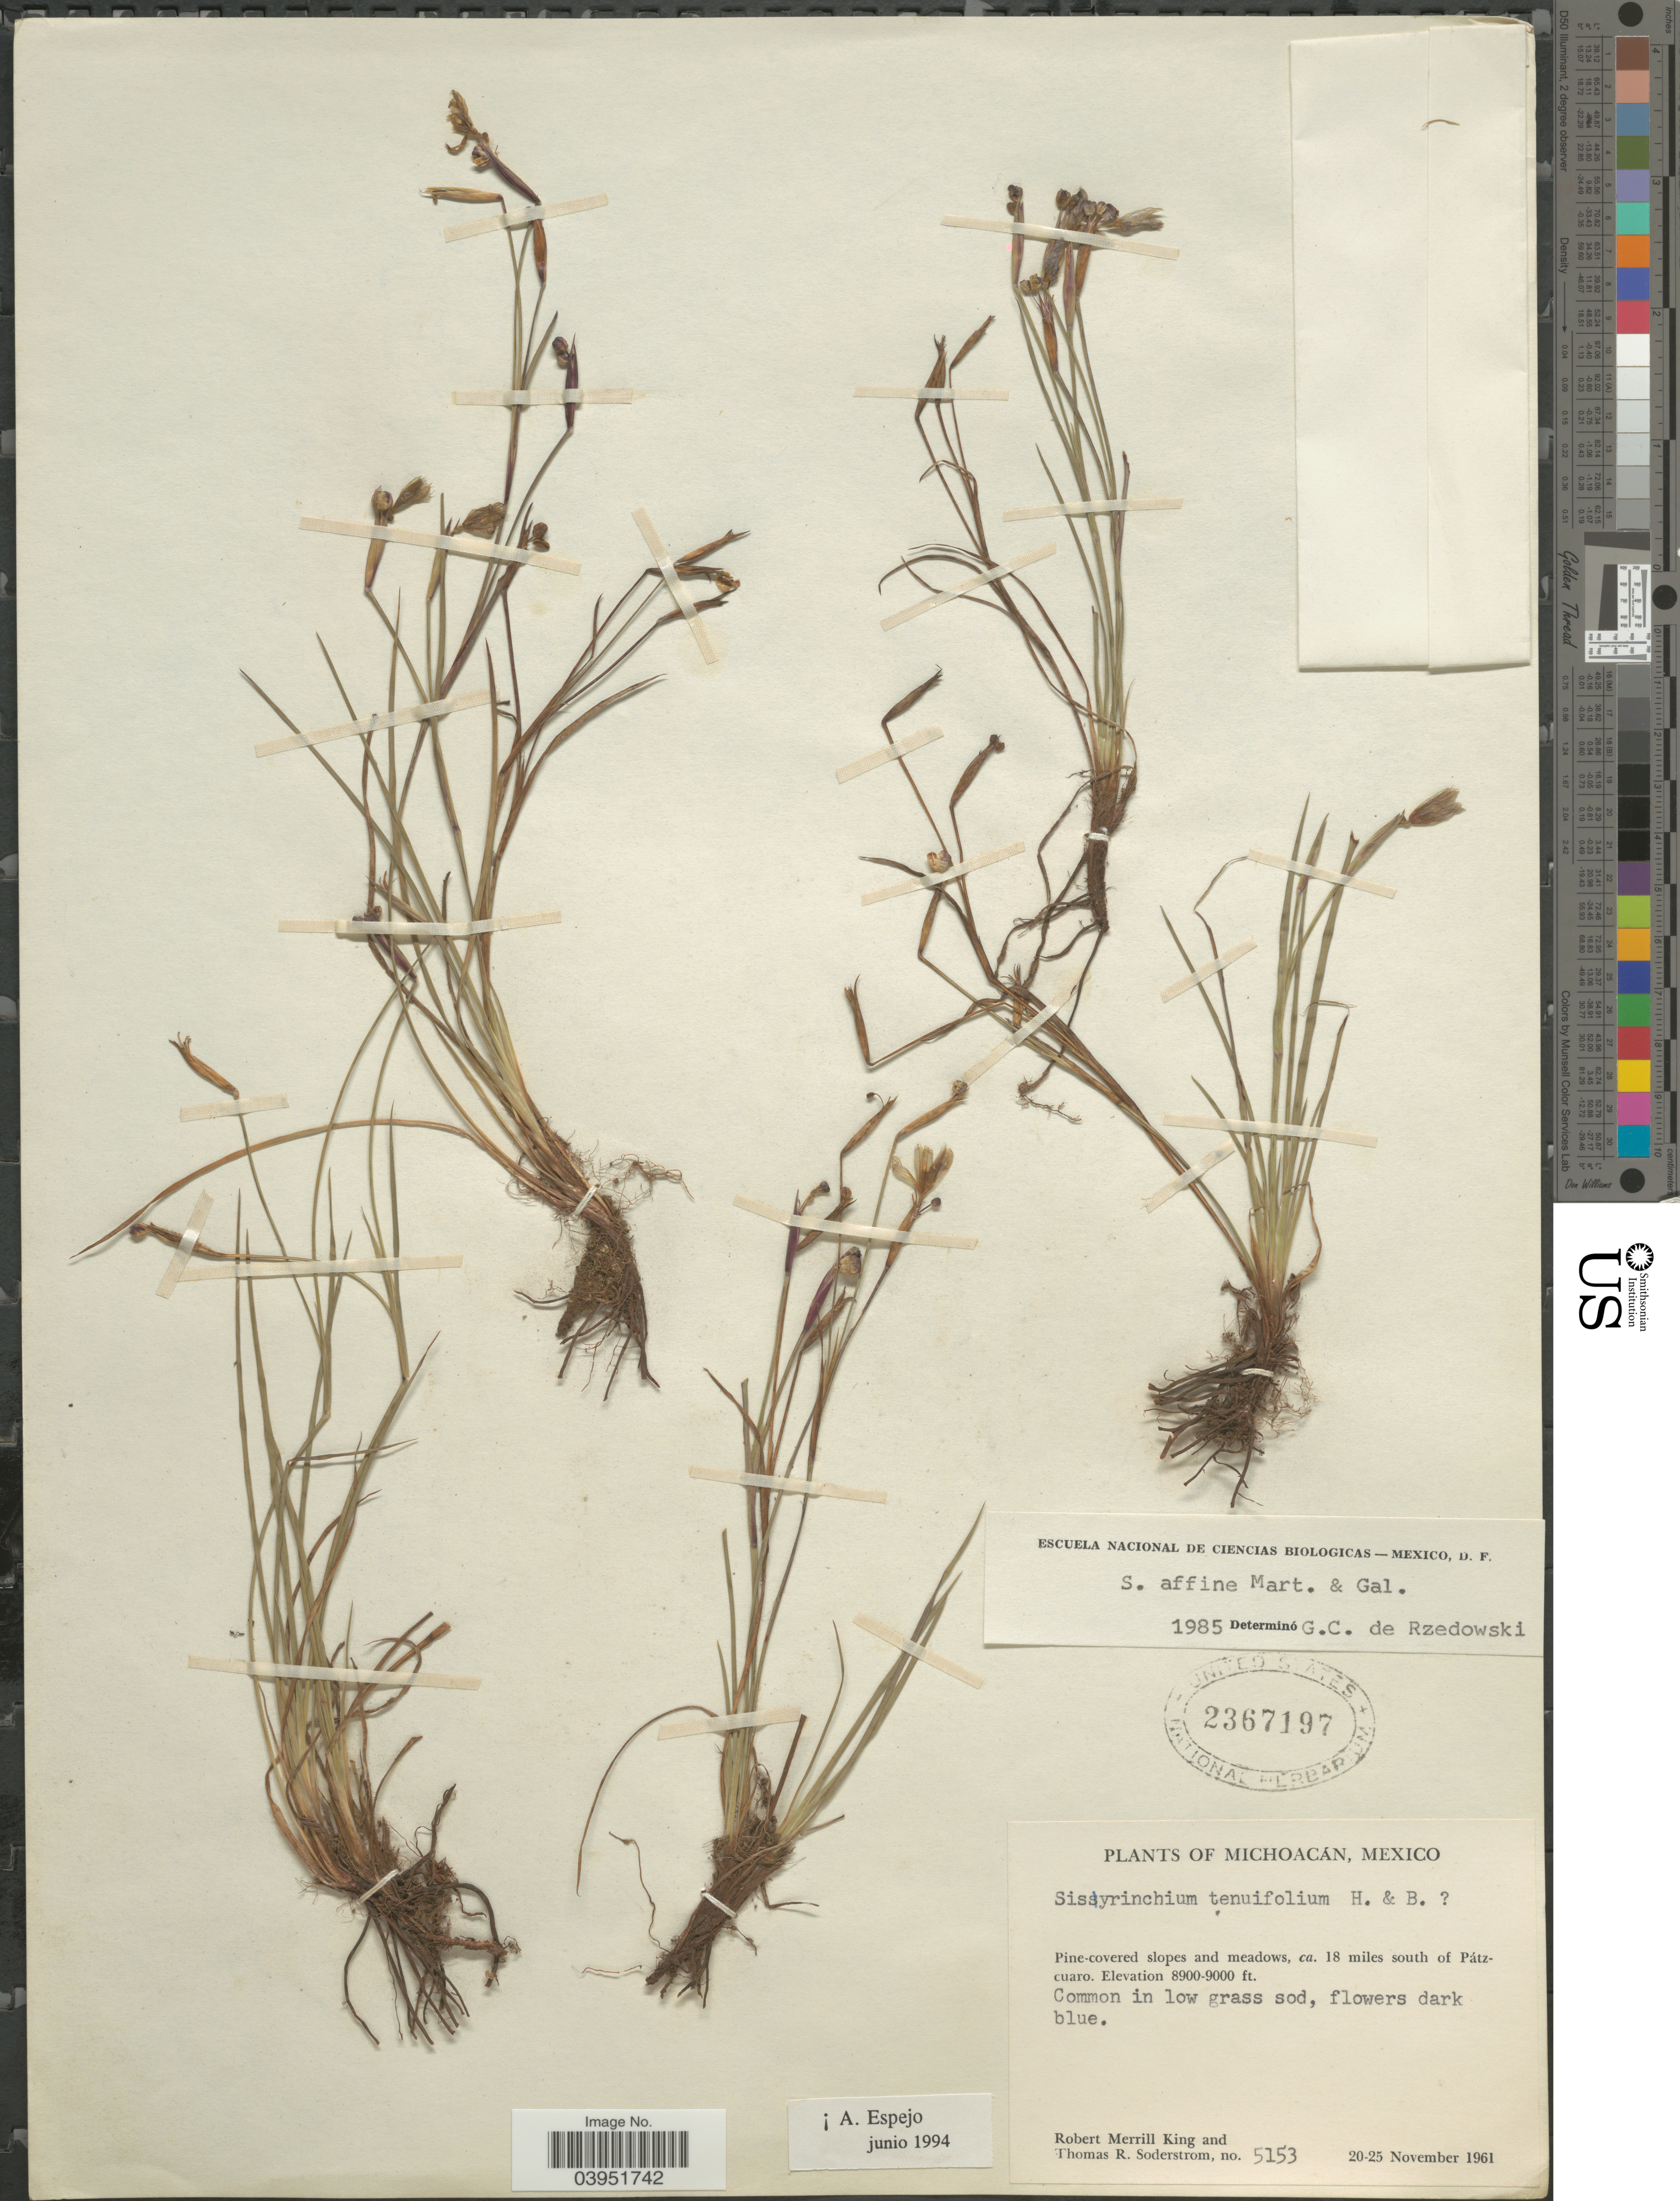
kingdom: Plantae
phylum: Tracheophyta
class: Liliopsida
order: Asparagales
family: Iridaceae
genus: Sisyrinchium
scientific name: Sisyrinchium affine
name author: M. Martens & Galeotti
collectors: R. M. King & T. R. Soderstrom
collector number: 5153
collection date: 1961-11-20/1961-11-25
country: Mexico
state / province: Michoacán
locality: Ca. 18 miles south of Pátzcuaro.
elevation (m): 2713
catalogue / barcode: US 2367197